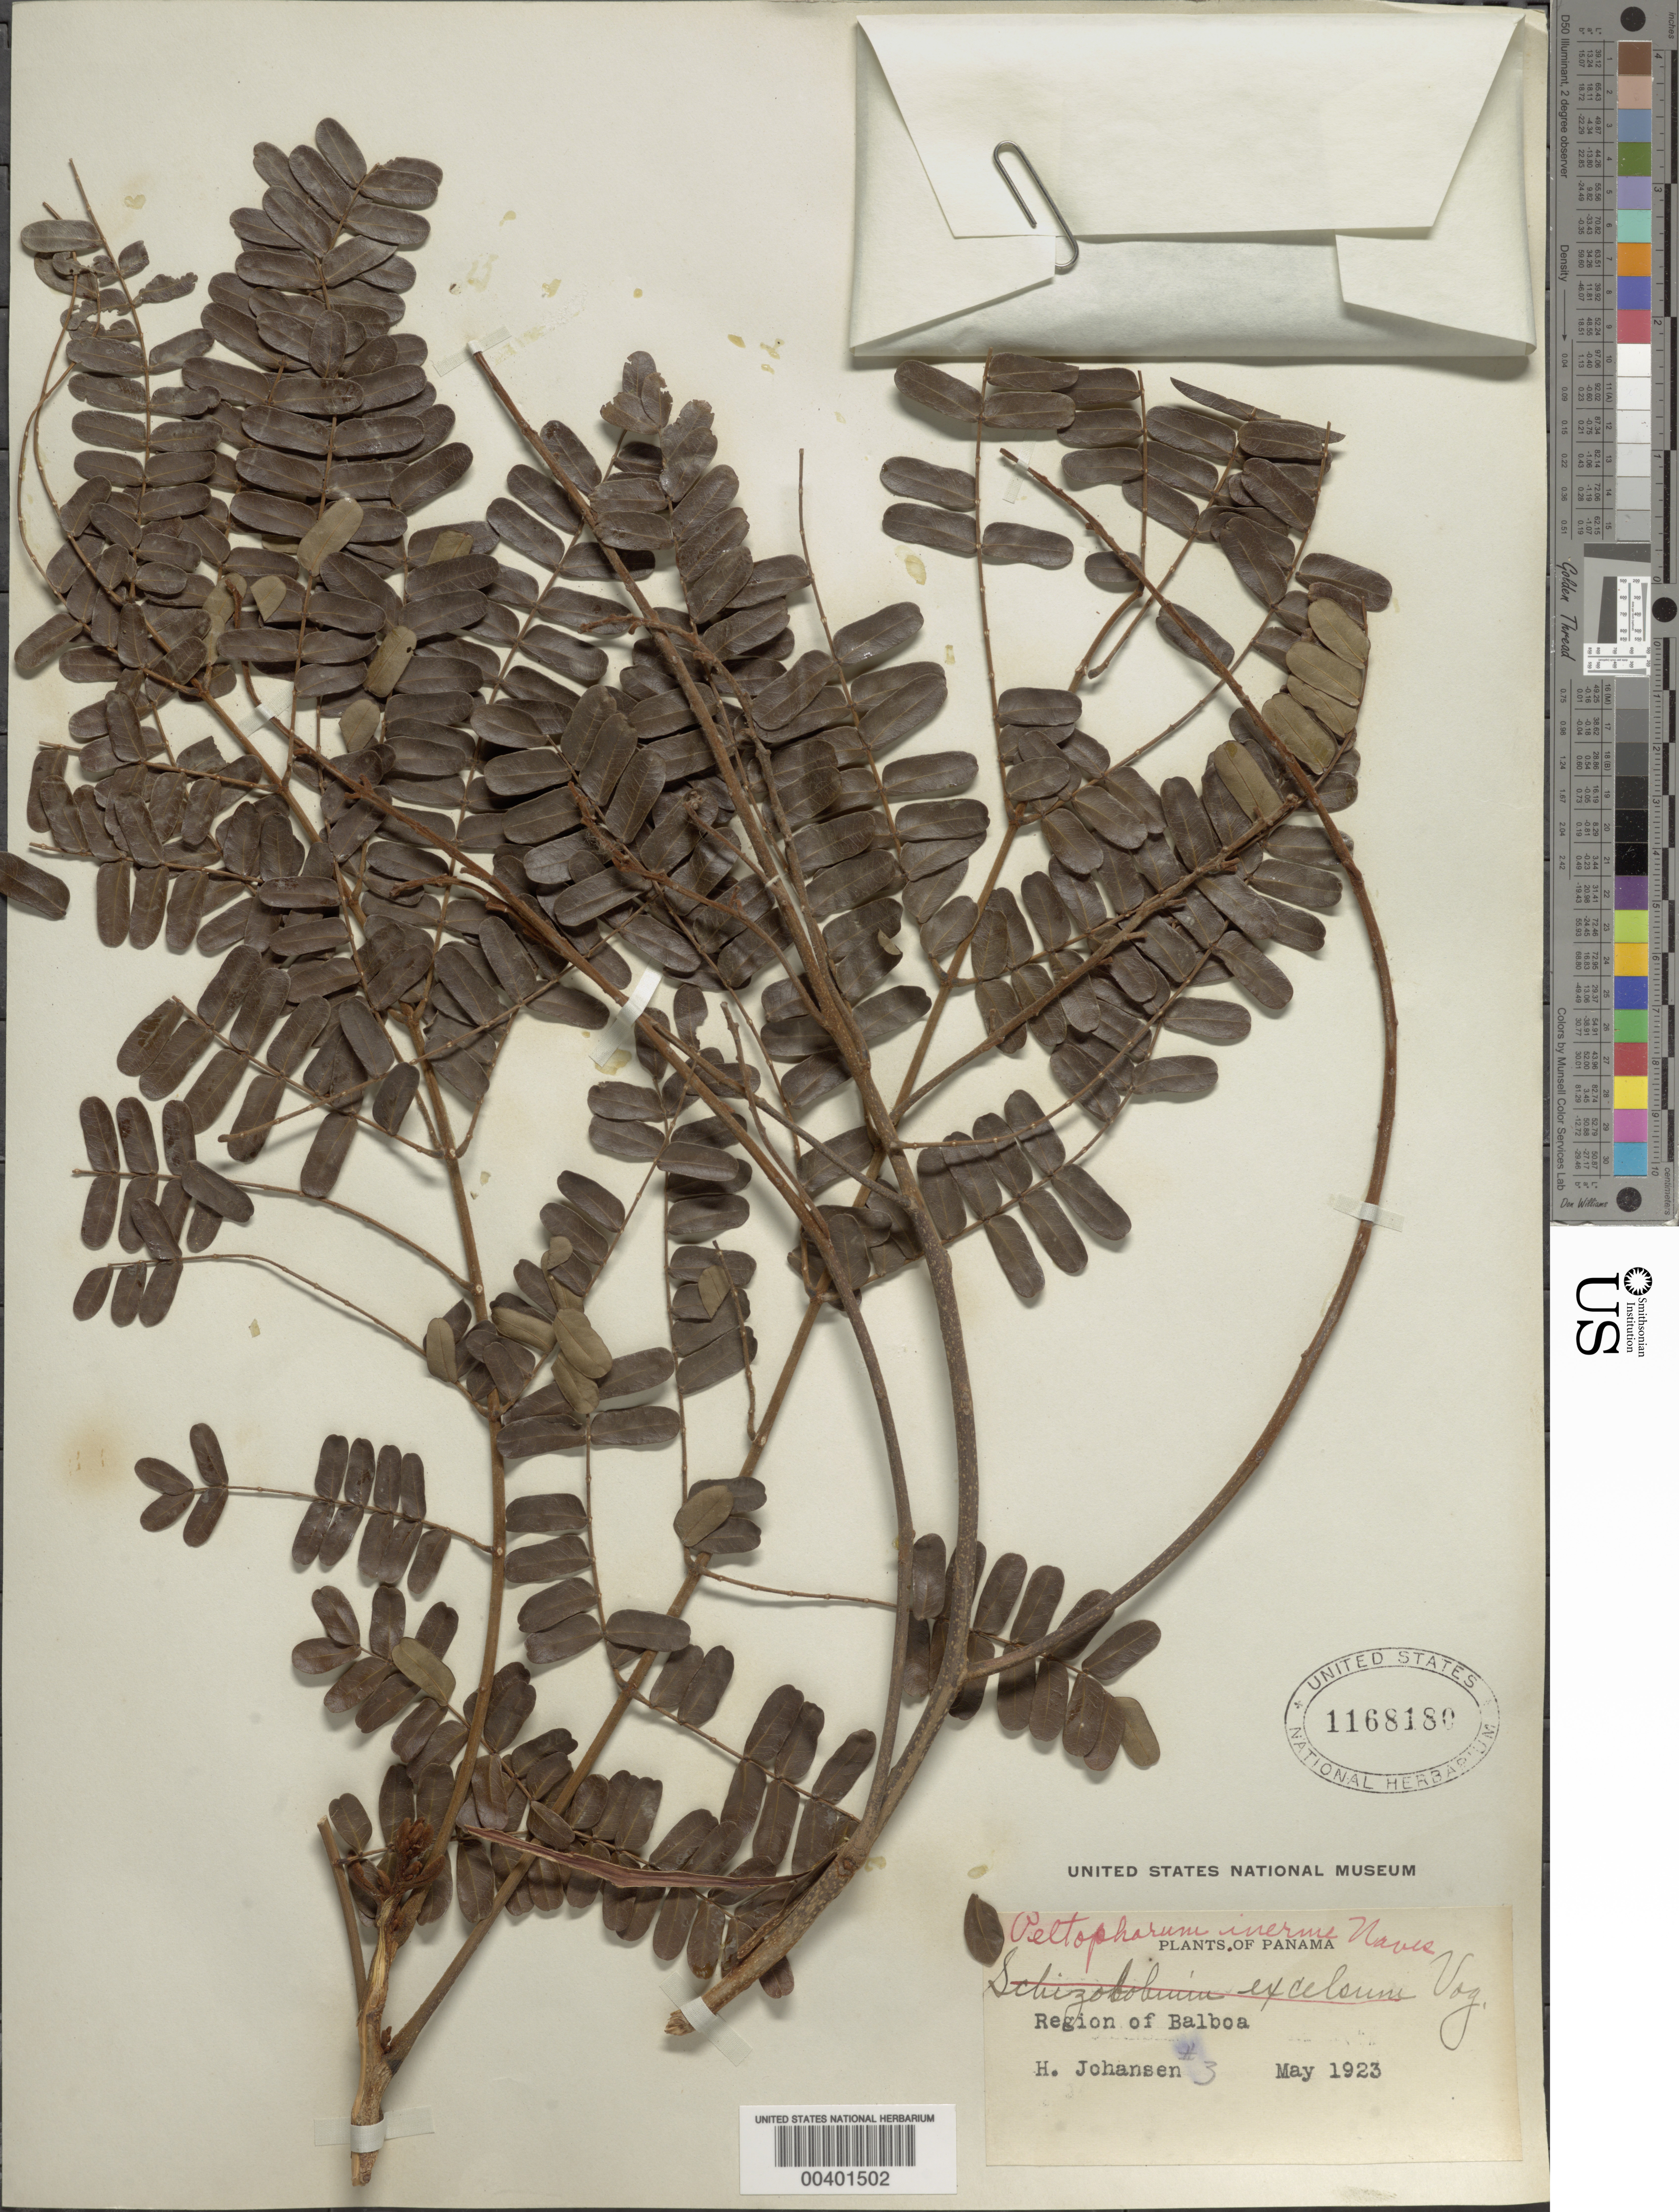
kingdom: Plantae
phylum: Tracheophyta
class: Magnoliopsida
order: Fabales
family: Fabaceae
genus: Peltophorum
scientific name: Peltophorum pterocarpum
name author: (DC.) Backer ex K. Heyne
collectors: H. Johansen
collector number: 3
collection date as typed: May 1923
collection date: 1923-05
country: Panama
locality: Region of Balboa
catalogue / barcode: US 1168180